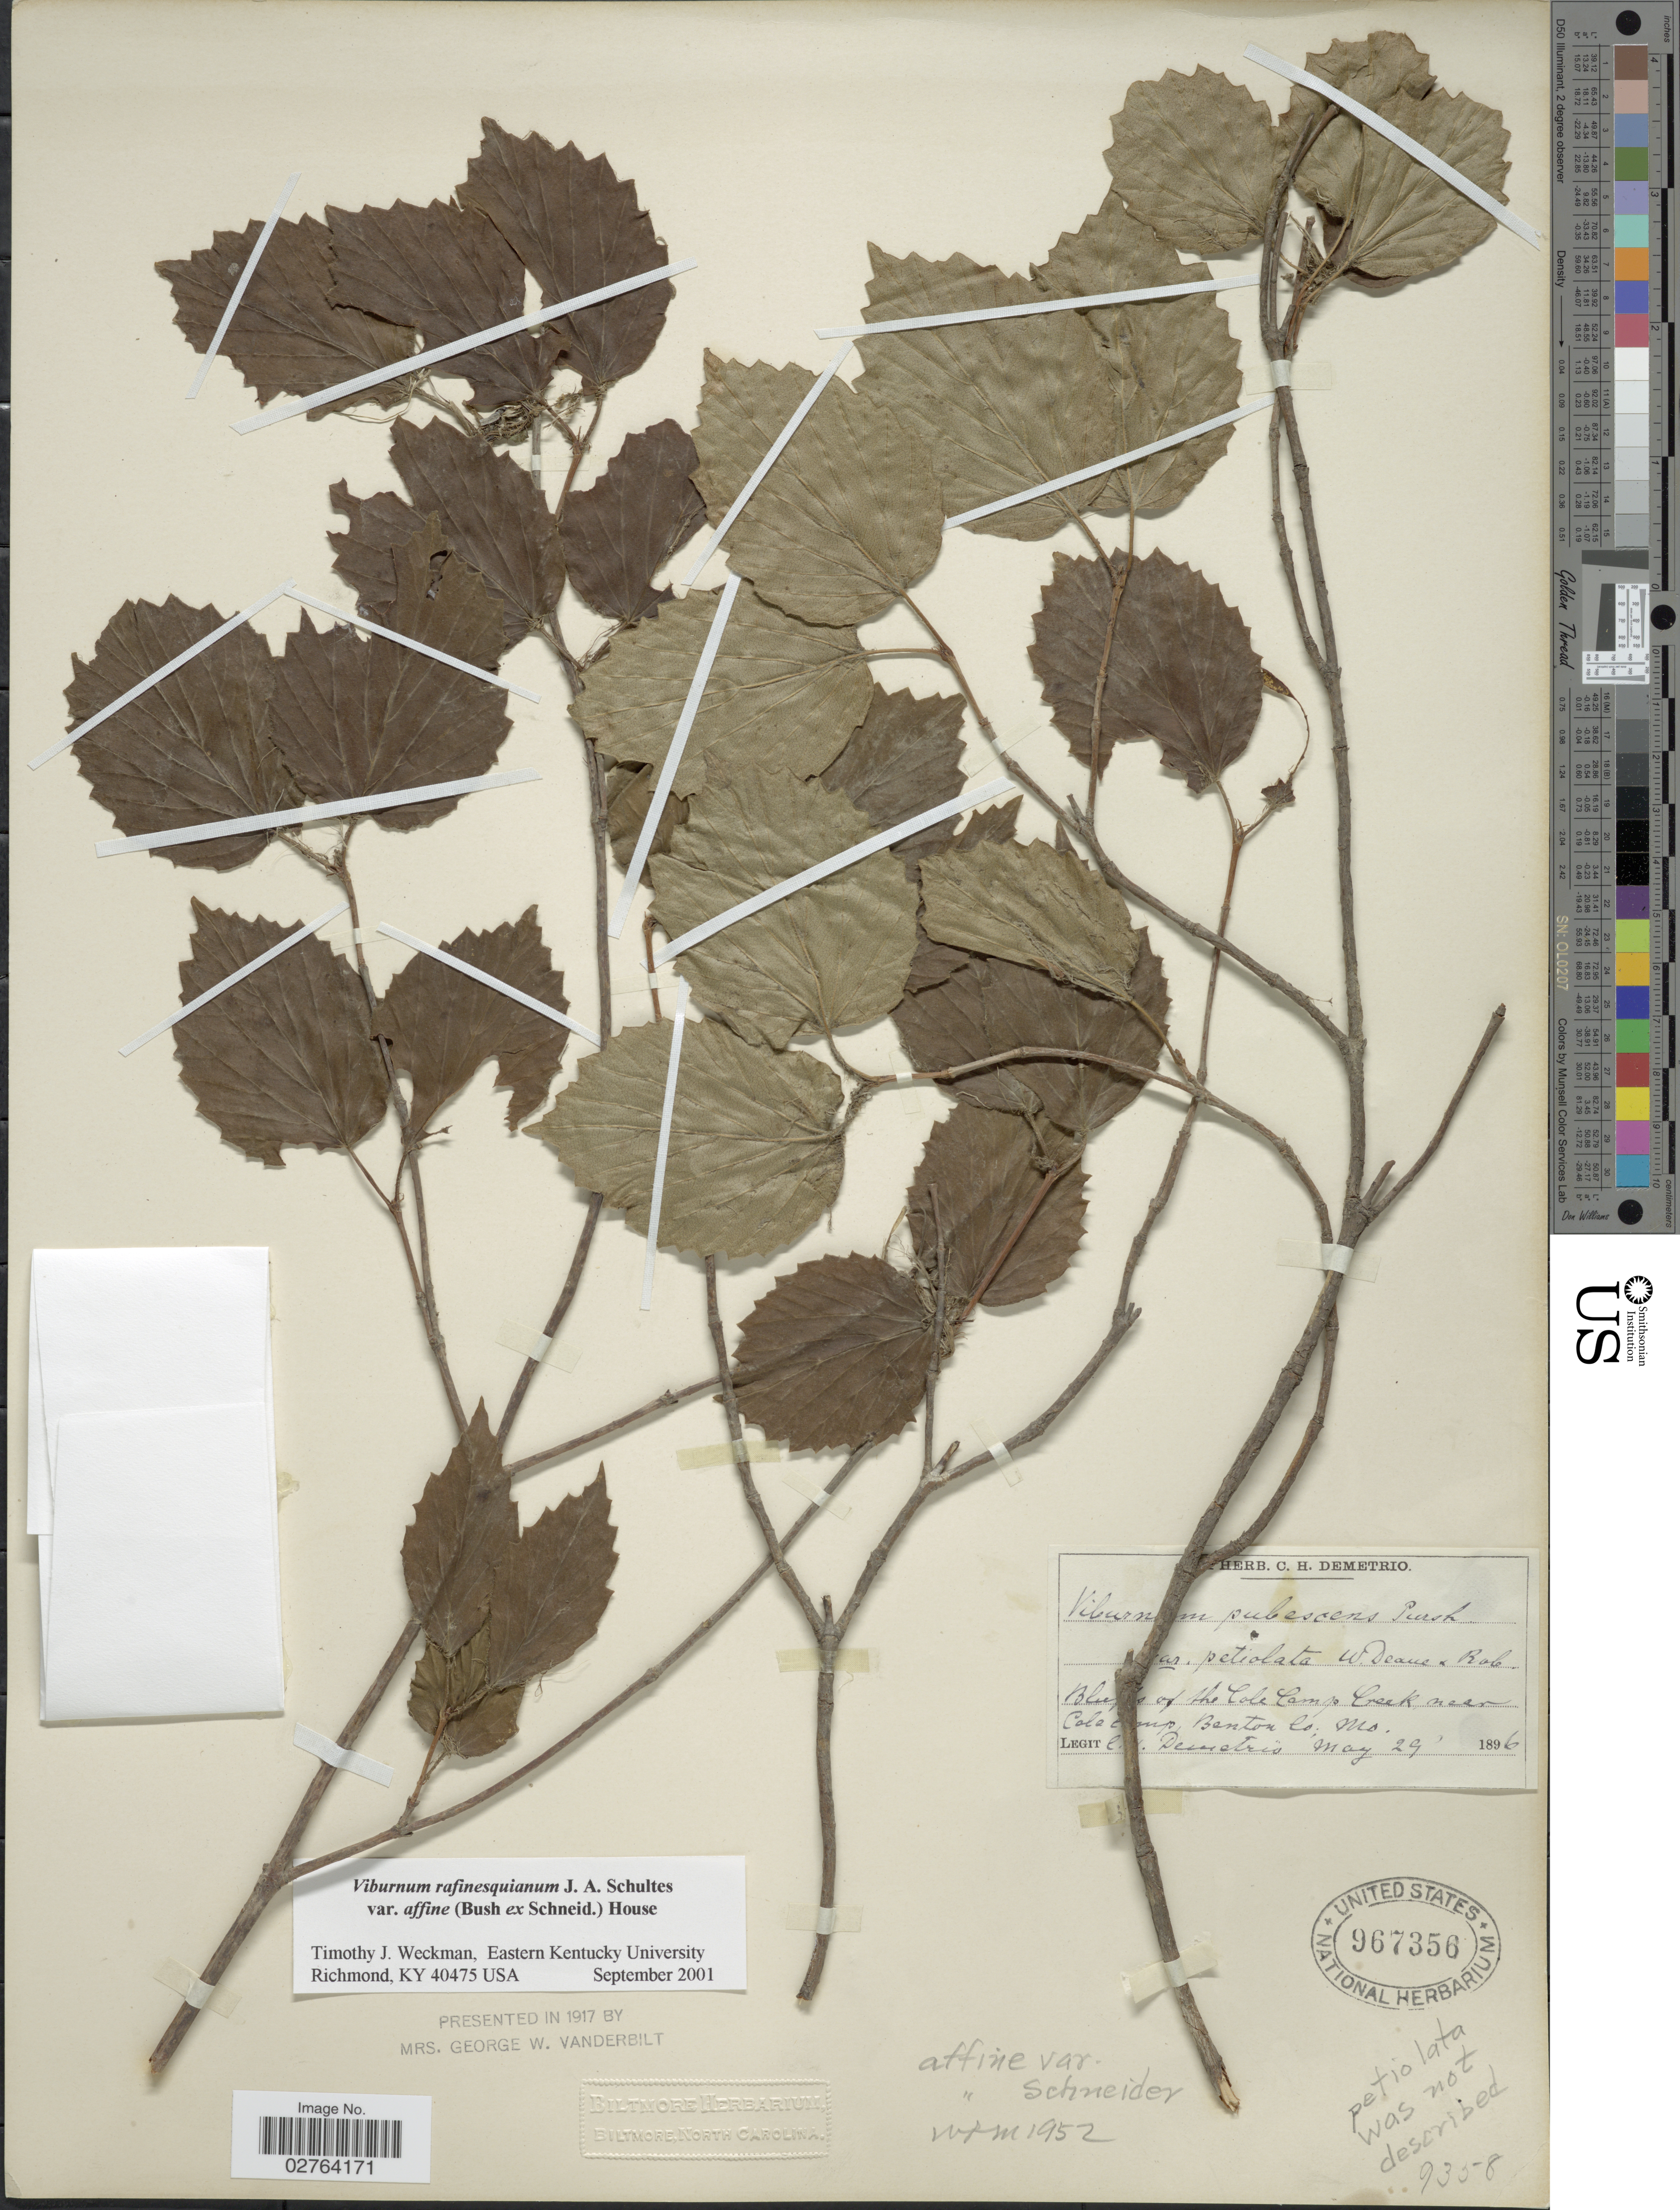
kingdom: Plantae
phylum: Tracheophyta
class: Magnoliopsida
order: Dipsacales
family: Viburnaceae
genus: Viburnum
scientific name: Viburnum rafinesqueanum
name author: Schult.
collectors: C. Demetrio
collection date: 1896-05-29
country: United States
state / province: Missouri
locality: Bluffs of the Camp Creek near Cola Cammp Benton Co.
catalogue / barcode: US 967356